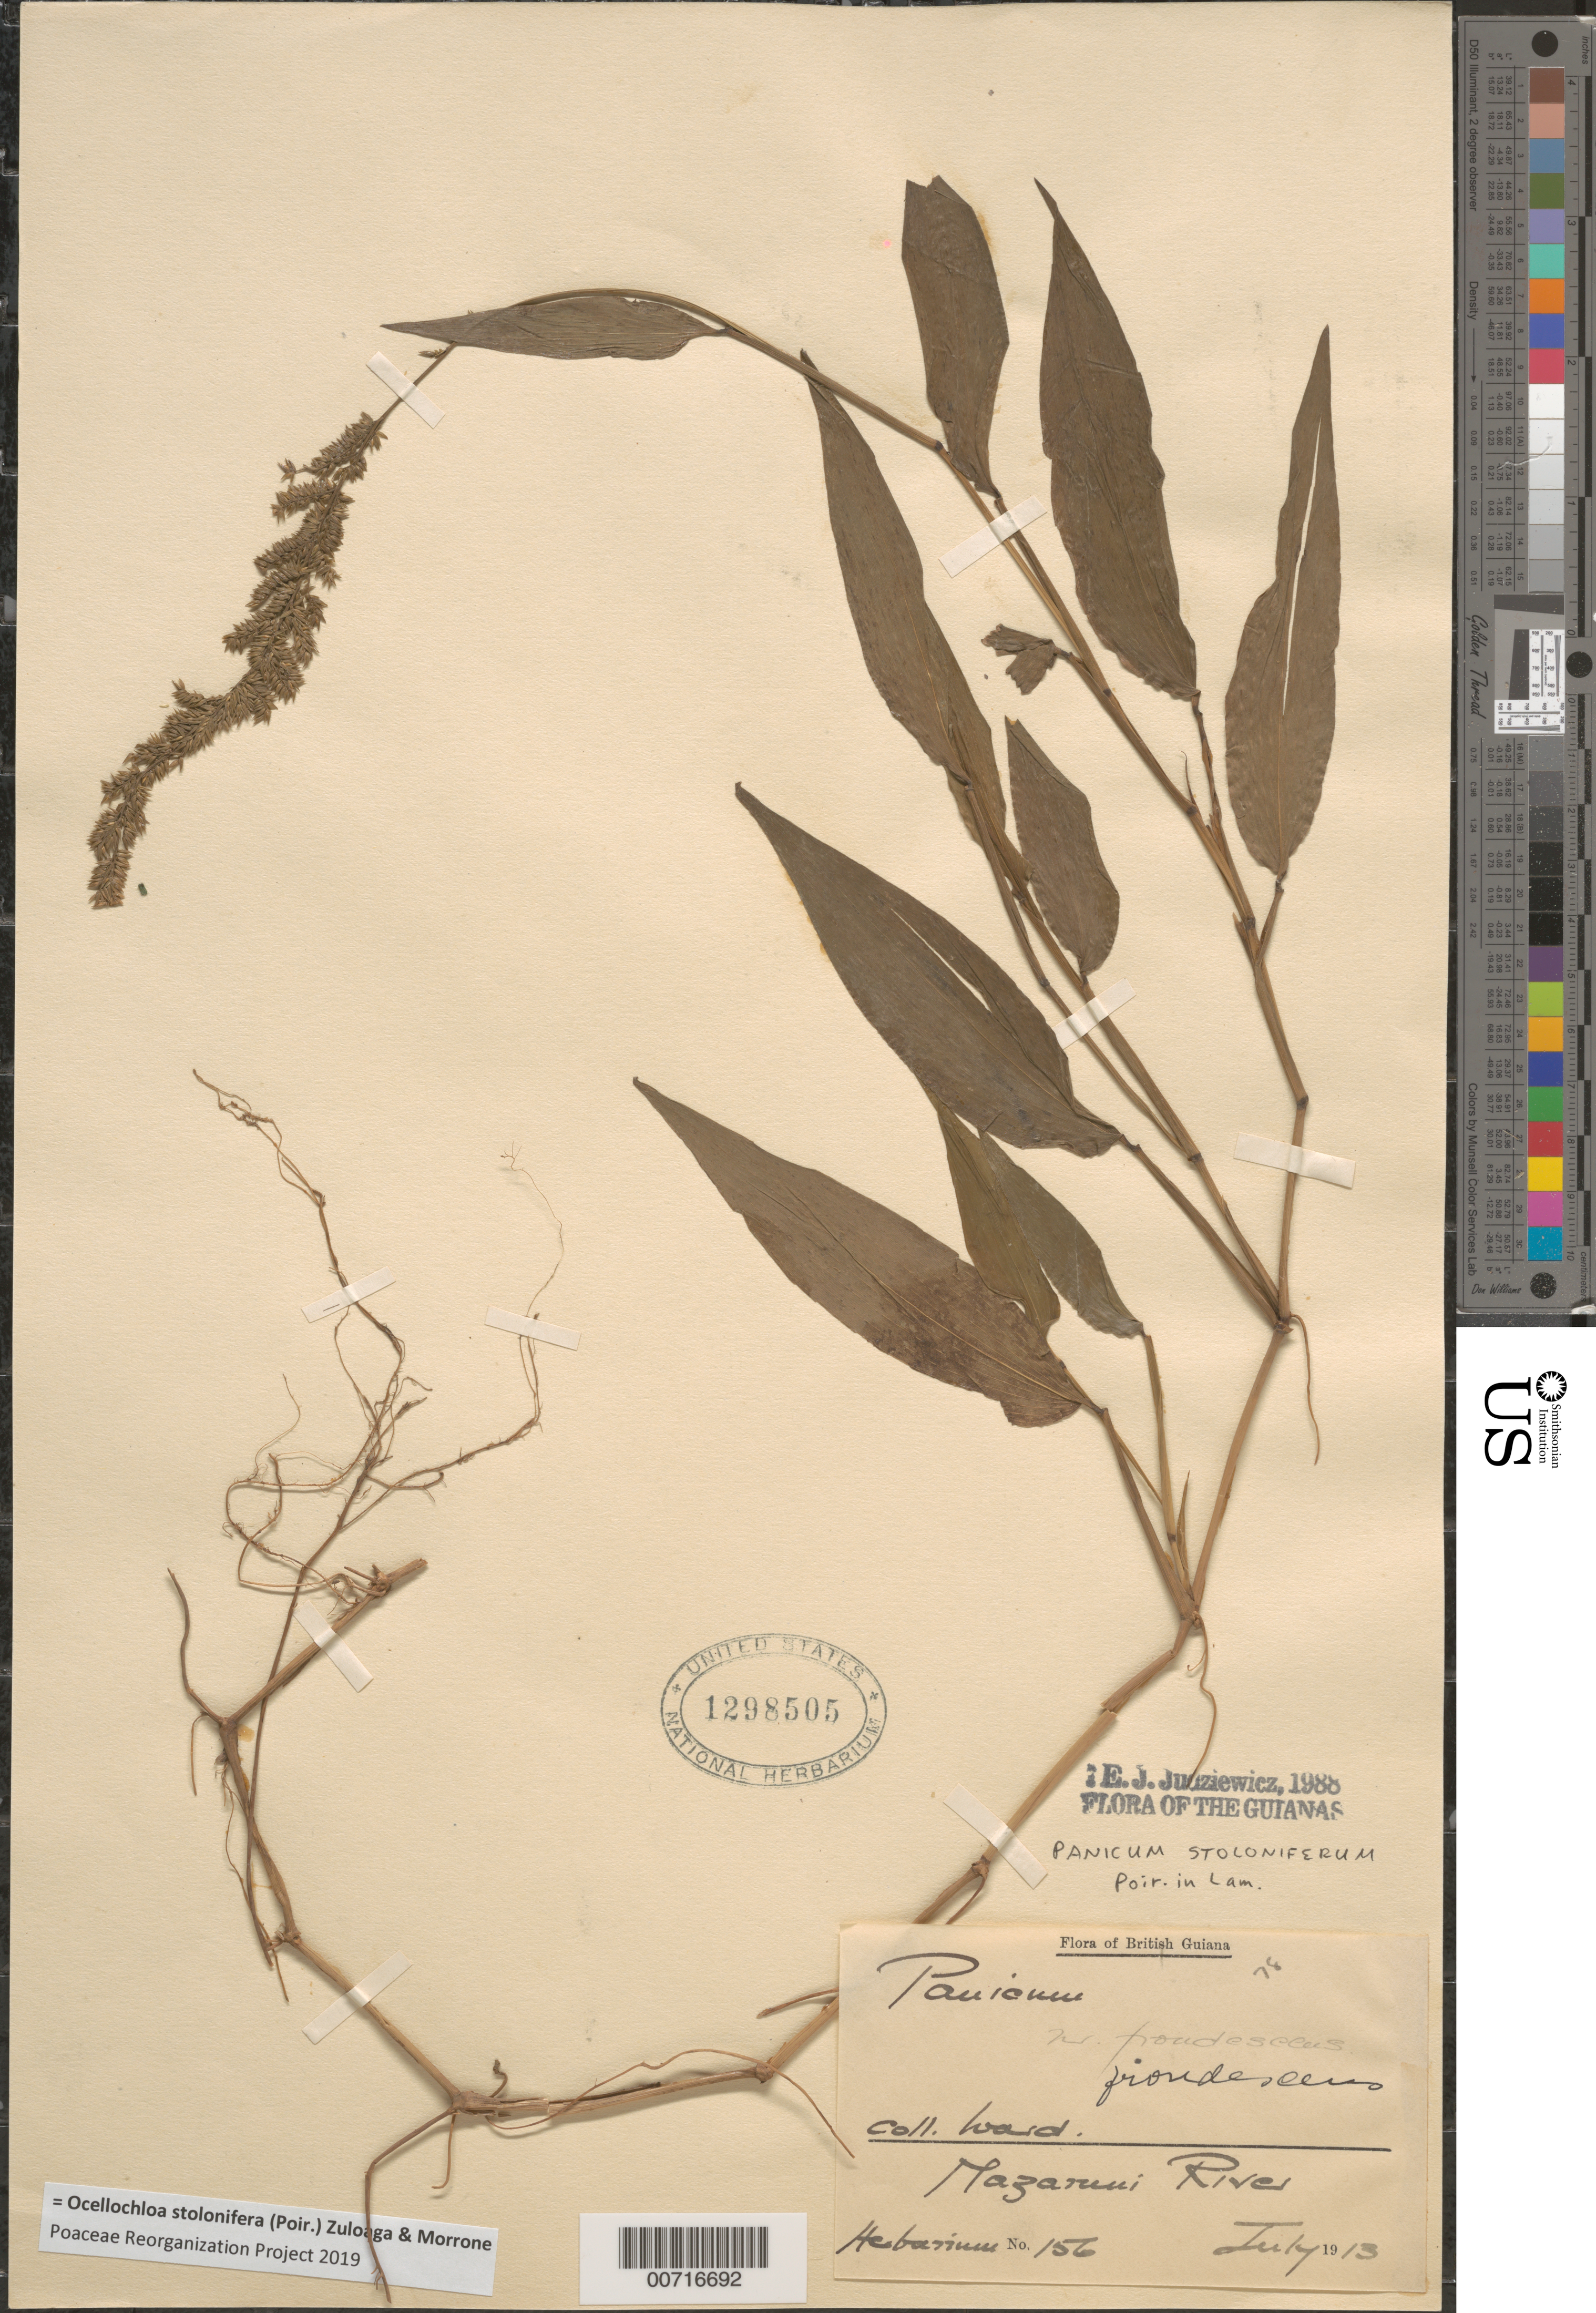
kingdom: Plantae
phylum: Tracheophyta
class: Liliopsida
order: Poales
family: Poaceae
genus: Panicum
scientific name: Panicum stoloniferum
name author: Poir.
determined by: Judziewicz, E. J.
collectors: R. Ward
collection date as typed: Jul-13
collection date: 1913-07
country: Guyana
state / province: Cuyuni-Mazaruni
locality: Mazaruni R.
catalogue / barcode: US 1298505